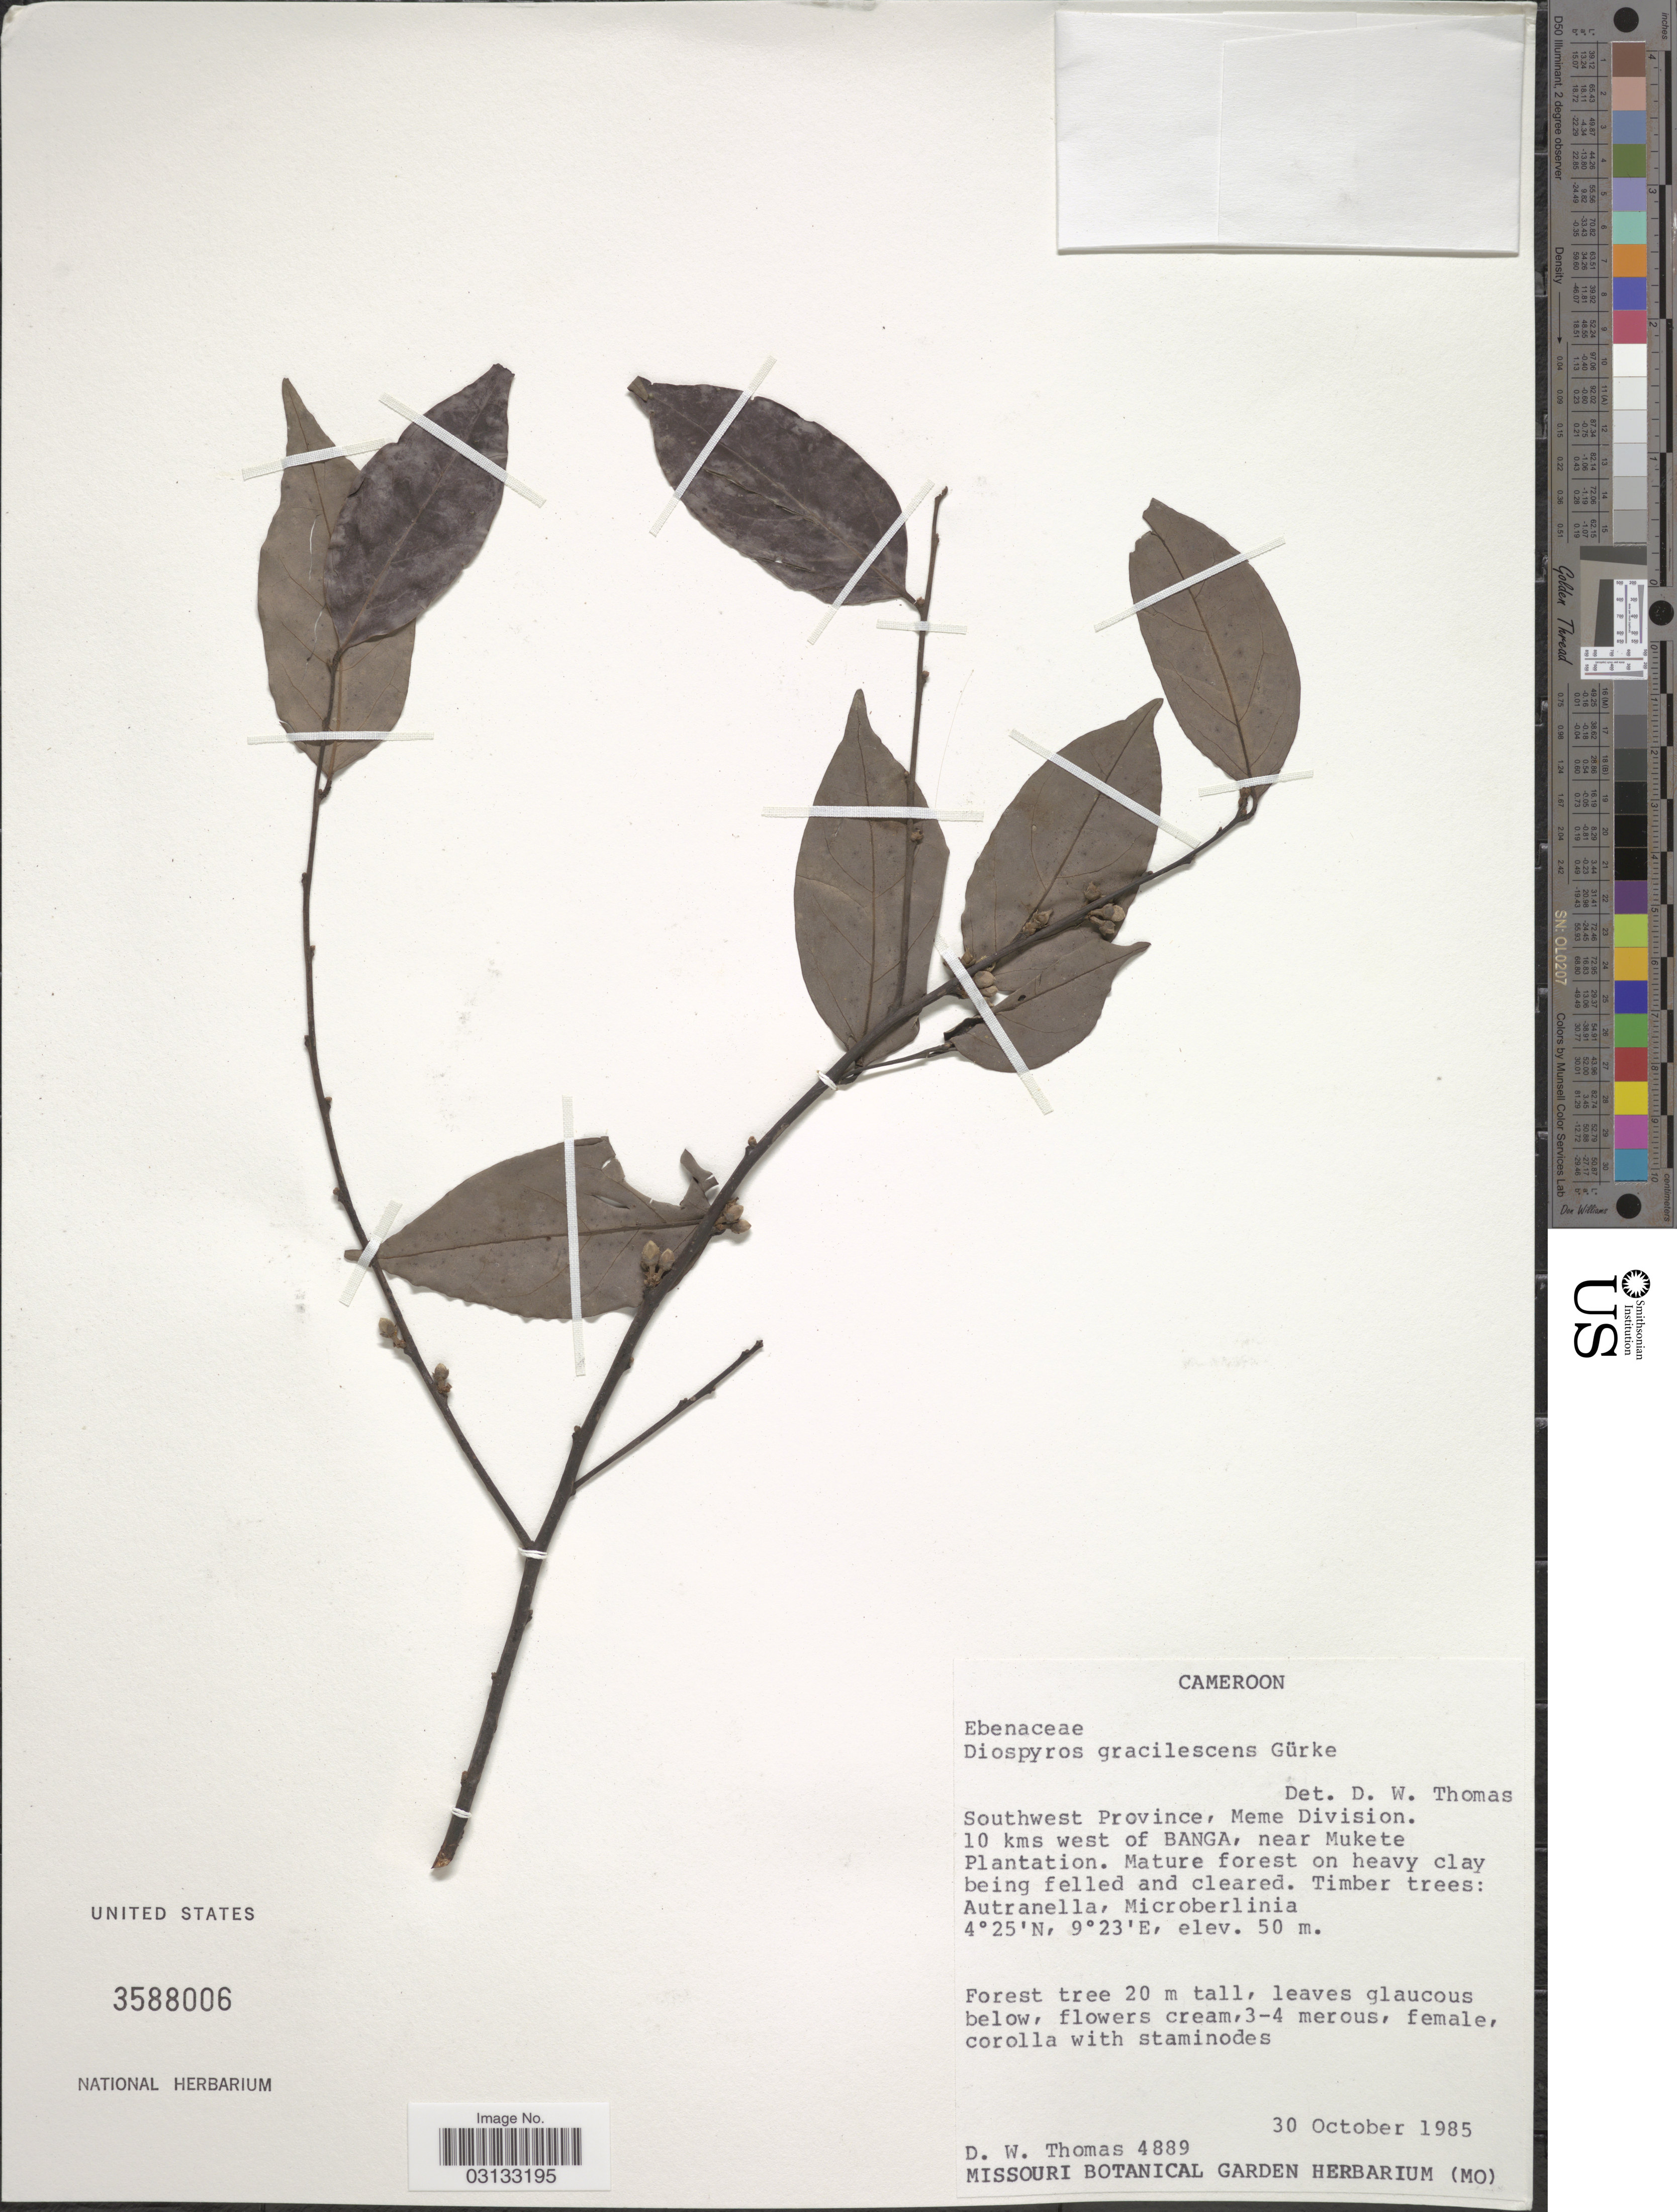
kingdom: Plantae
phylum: Tracheophyta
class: Magnoliopsida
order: Ericales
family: Ebenaceae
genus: Diospyros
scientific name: Diospyros gracilescens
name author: Gürke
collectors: D. W. Thomas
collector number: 4889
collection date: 1985-10-30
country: Cameroon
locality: Southwest Province, Meme Division, 10 kms west of Banga, near Mukete Plantation.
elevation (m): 50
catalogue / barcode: US 3588006